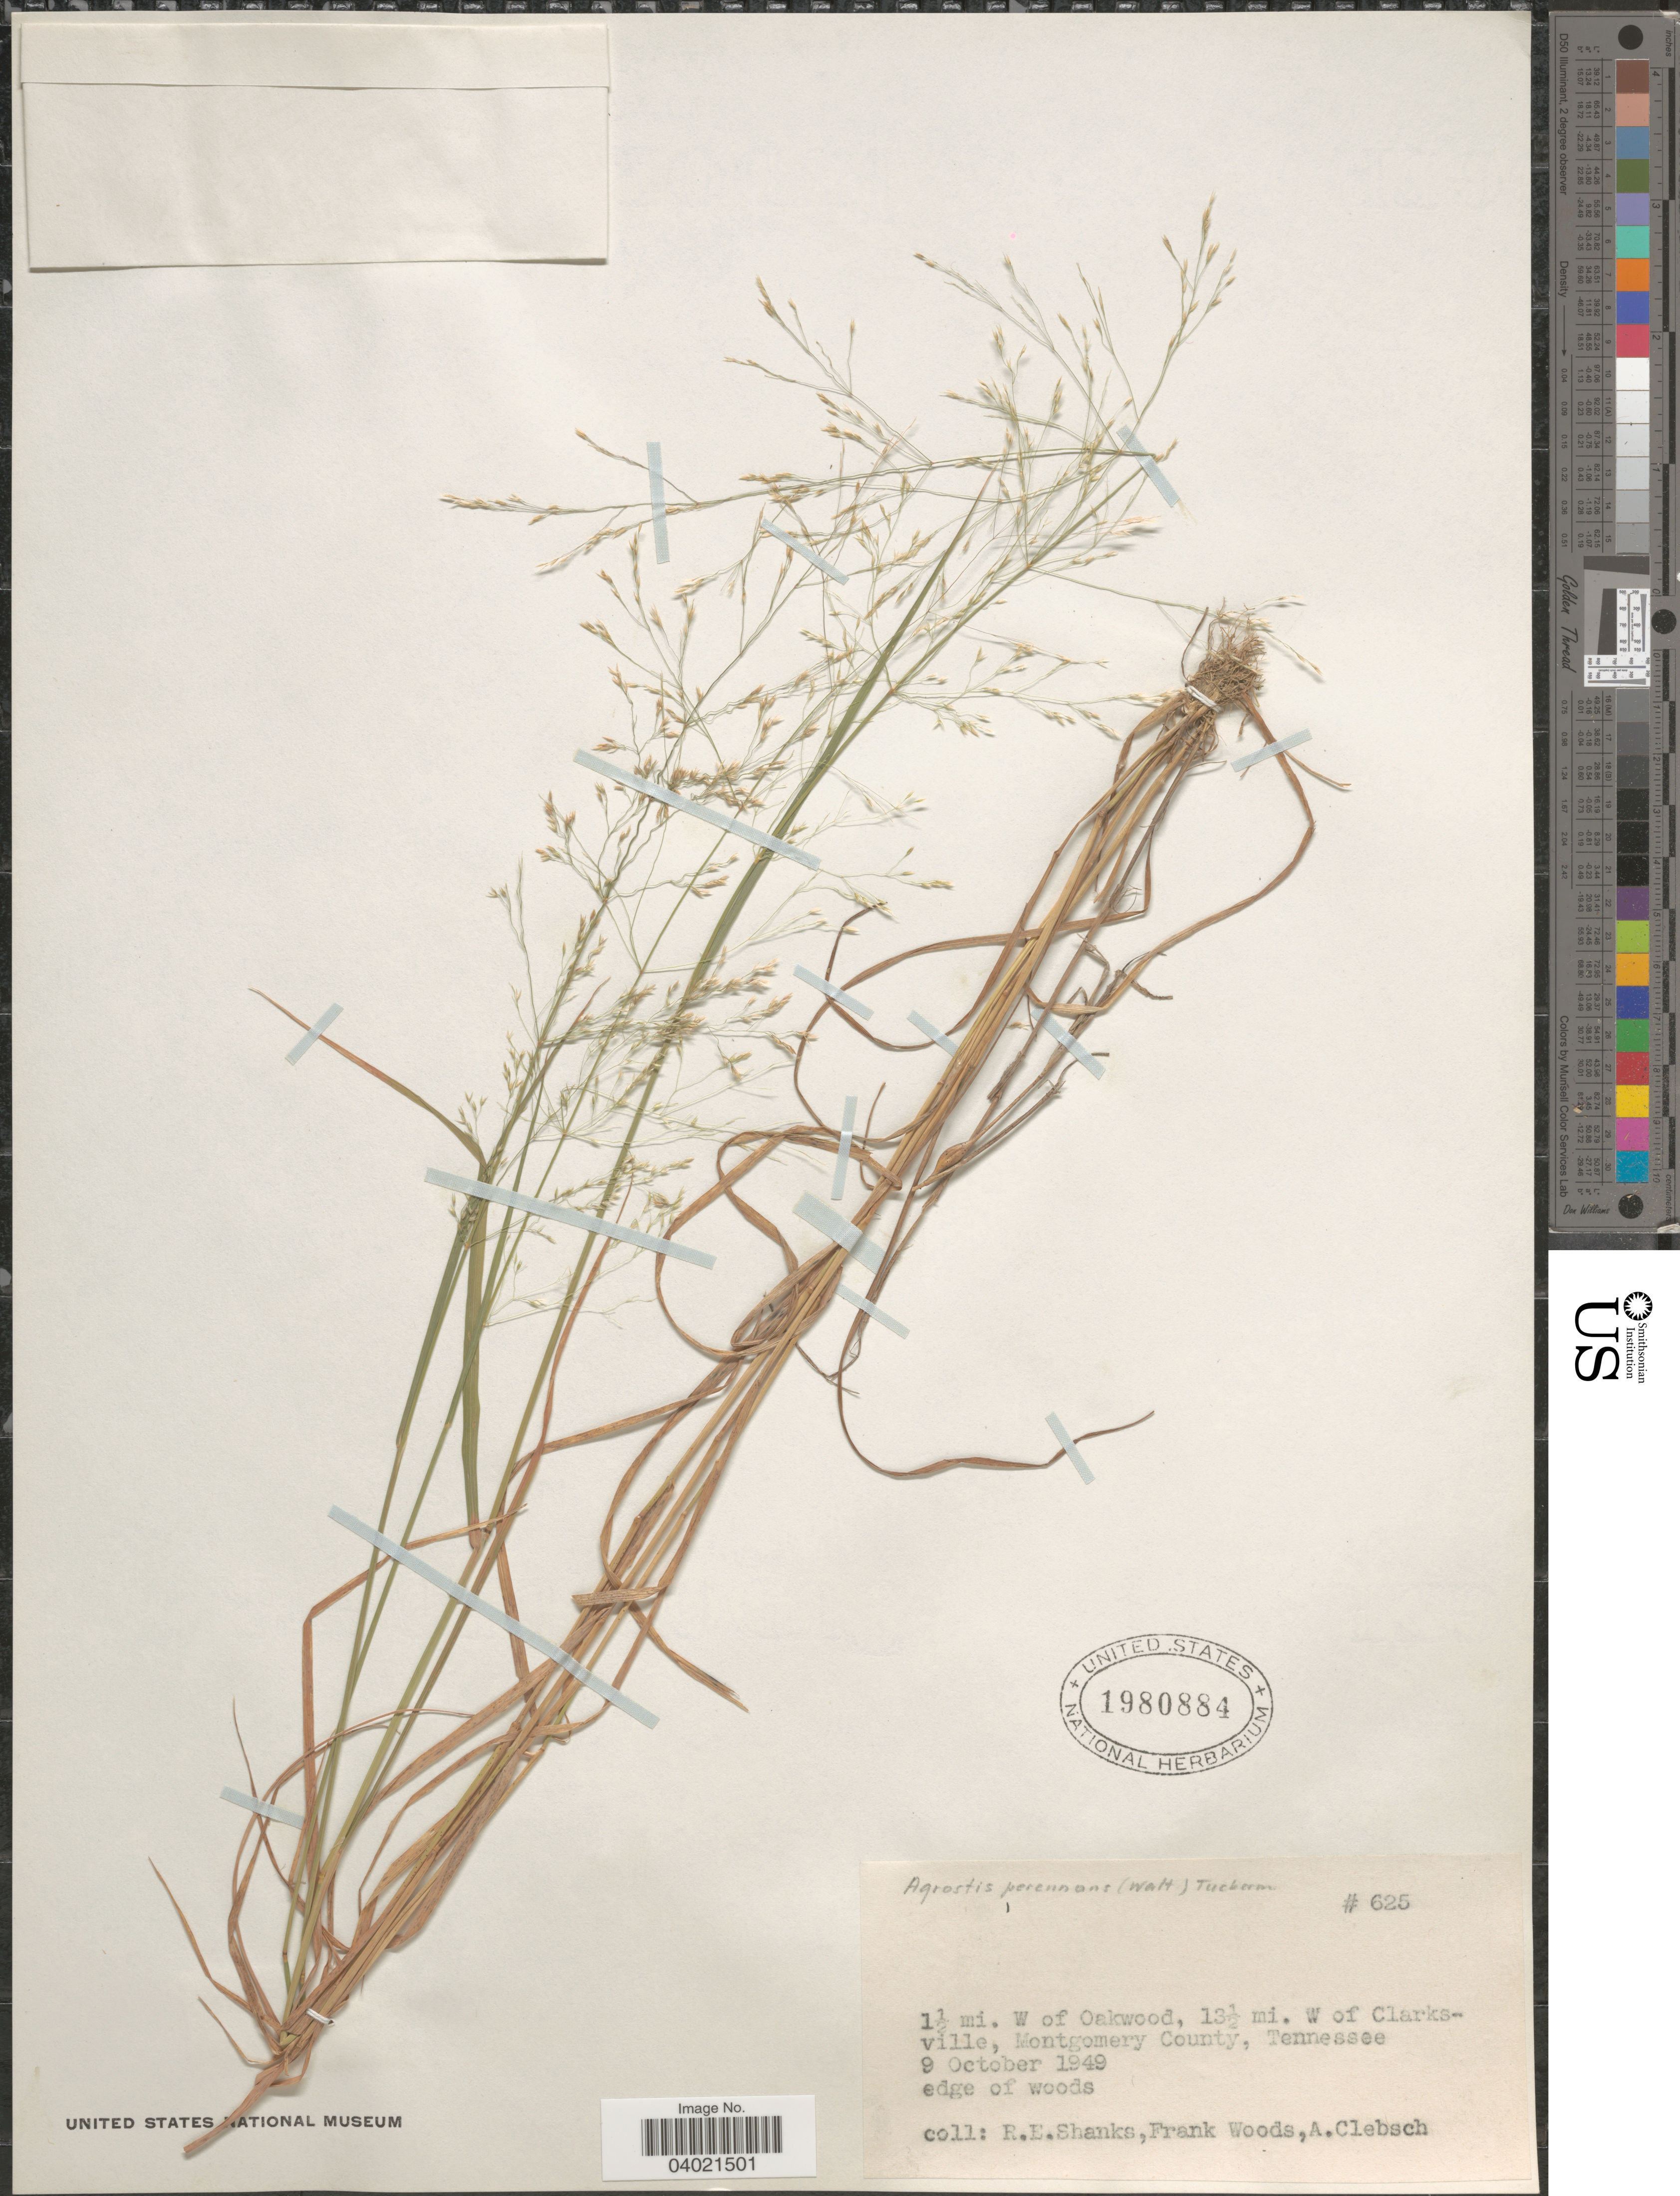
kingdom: Plantae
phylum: Tracheophyta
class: Liliopsida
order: Poales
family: Poaceae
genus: Agrostis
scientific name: Agrostis perennans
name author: (Walter) Tuck.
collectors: R. Shanks, F. Woods & A. Clebsch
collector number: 625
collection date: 1949-10-09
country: United States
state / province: Tennessee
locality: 1½ mi. W of Oakwood, 13½ mi. W of Clarksville, Montgomery County. Edge of woods.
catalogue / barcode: US 1980884